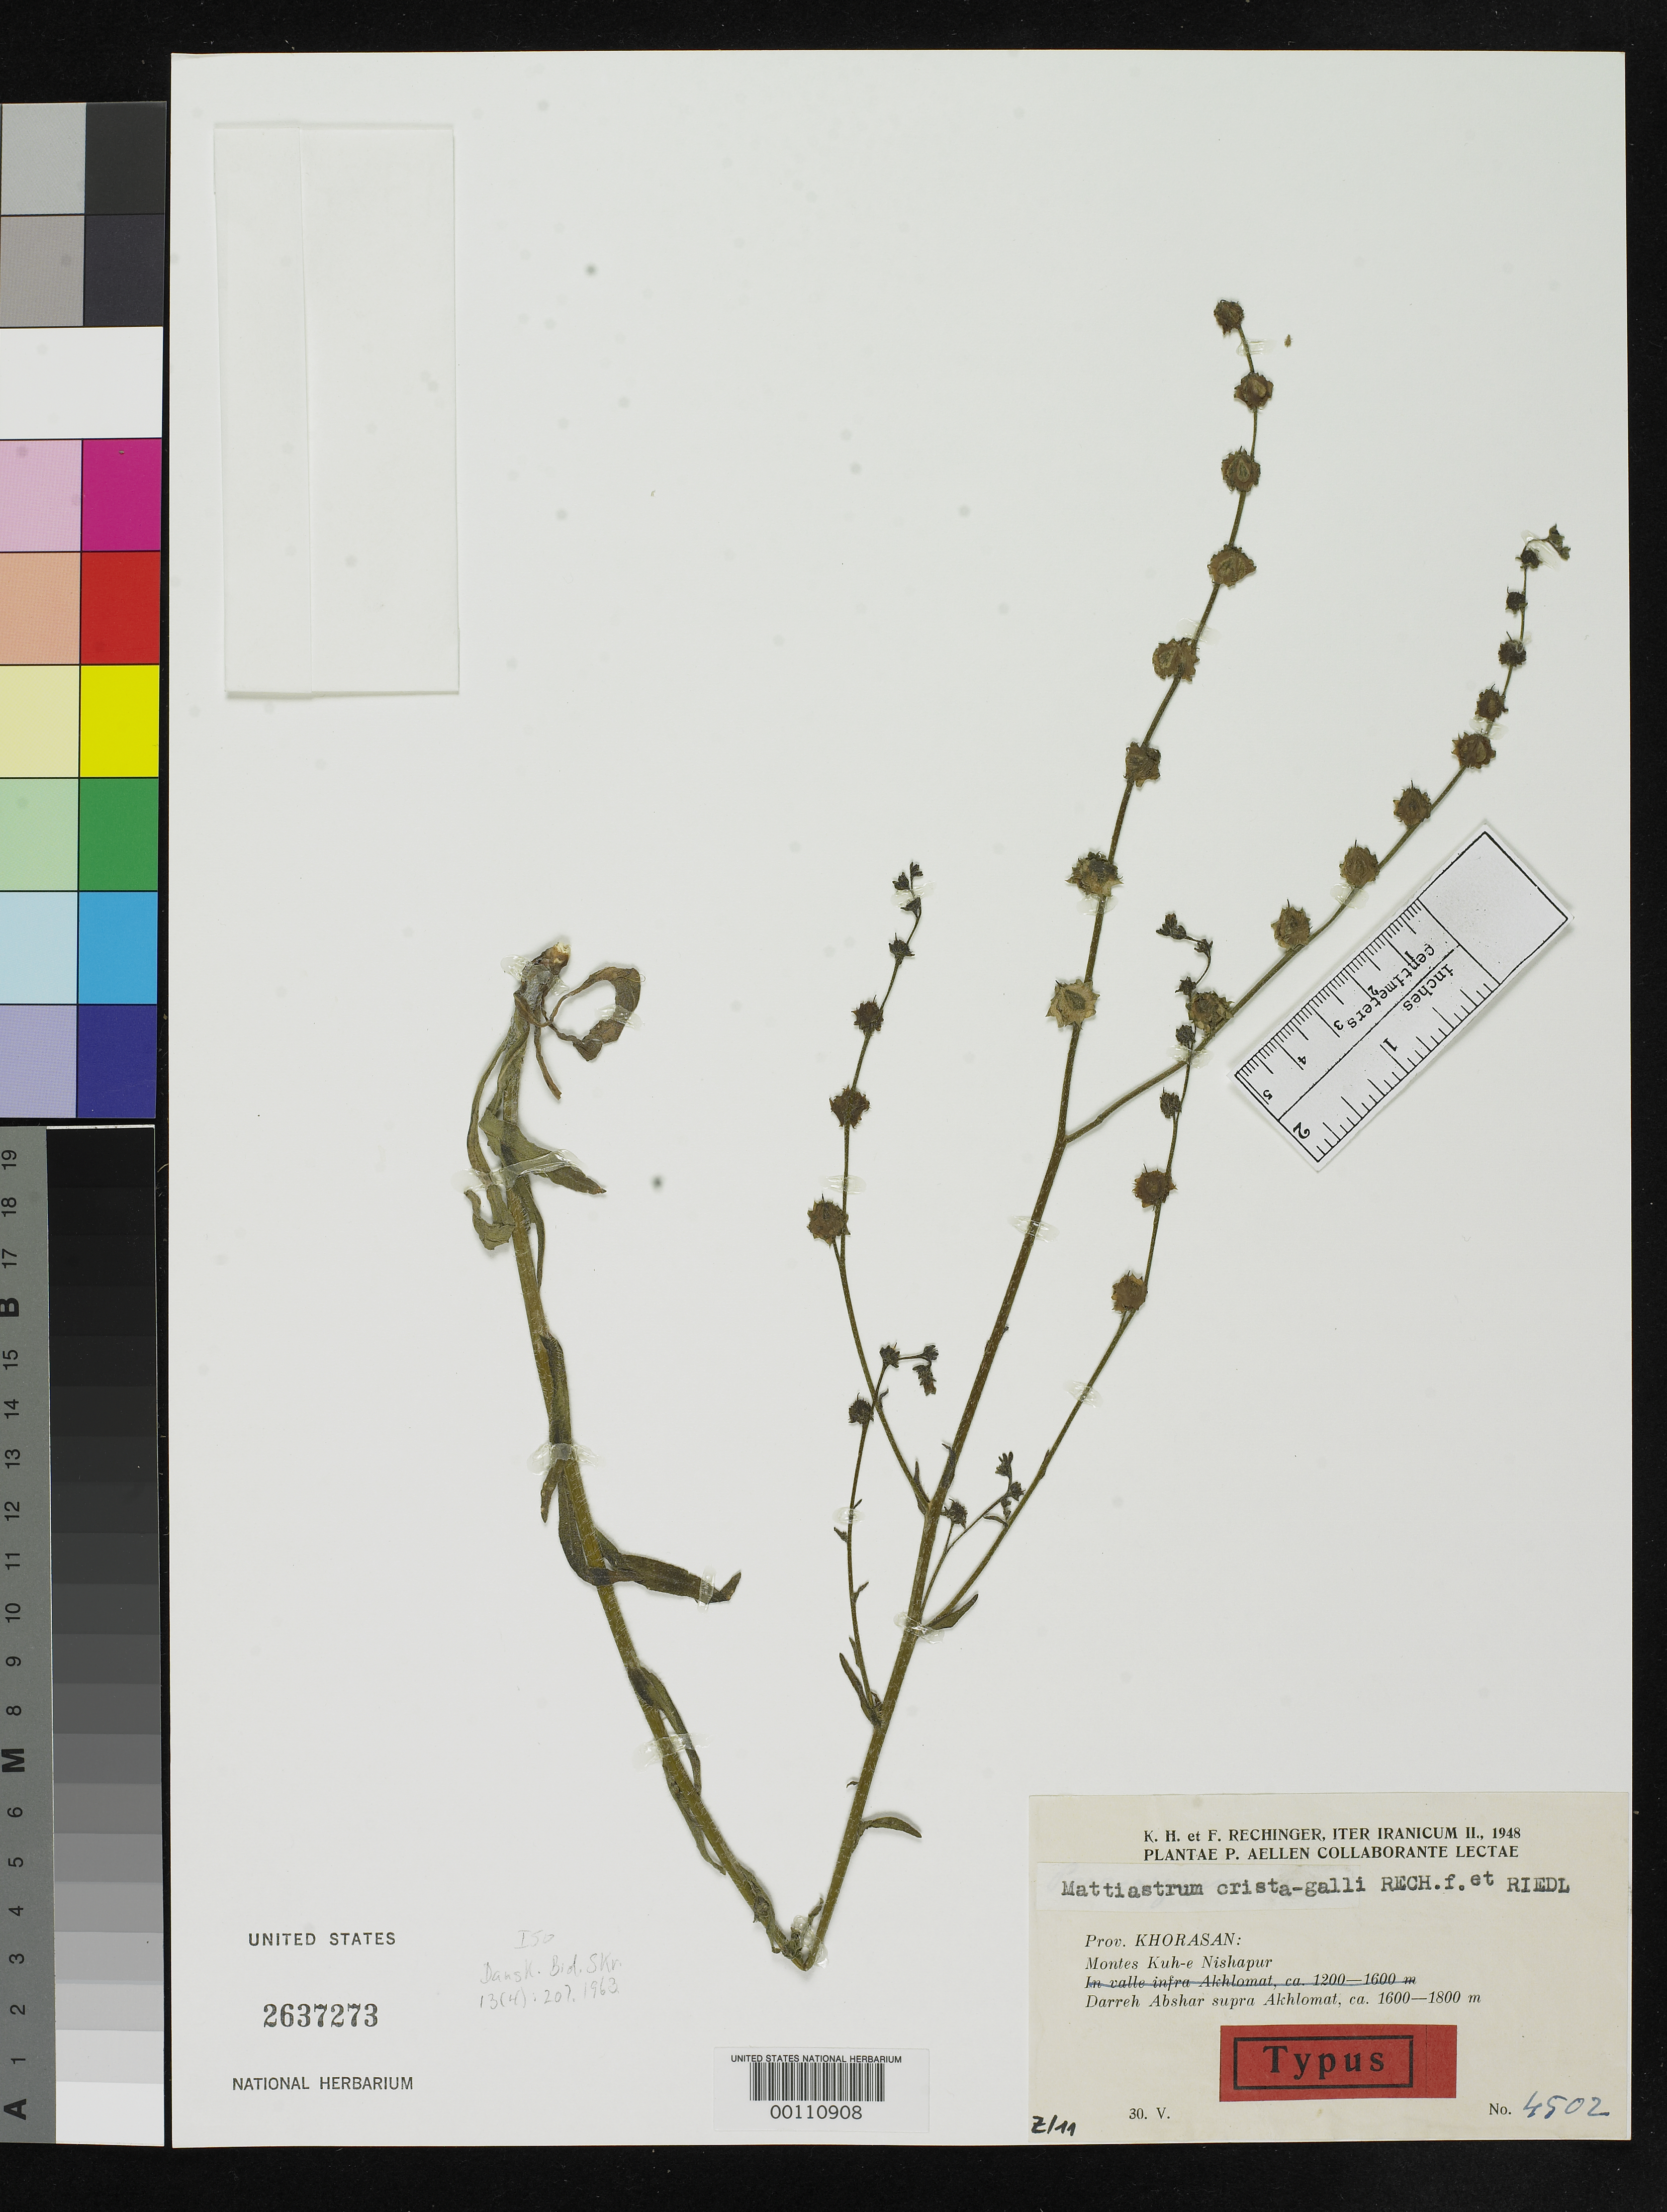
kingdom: Plantae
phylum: Tracheophyta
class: Magnoliopsida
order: Boraginales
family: Boraginaceae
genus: Mattiastrum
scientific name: Mattiastrum crista-galli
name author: Rech. f. & Riedl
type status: Isotype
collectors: K. H. Rechinger & P. Aellen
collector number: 4502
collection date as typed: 30 May 1948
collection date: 1948-05-30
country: Iran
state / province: Khorasan [obsolete]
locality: Kuh-e Nishapur Mts., Darreh Abshar above Akhlomat.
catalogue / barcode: US 2637273